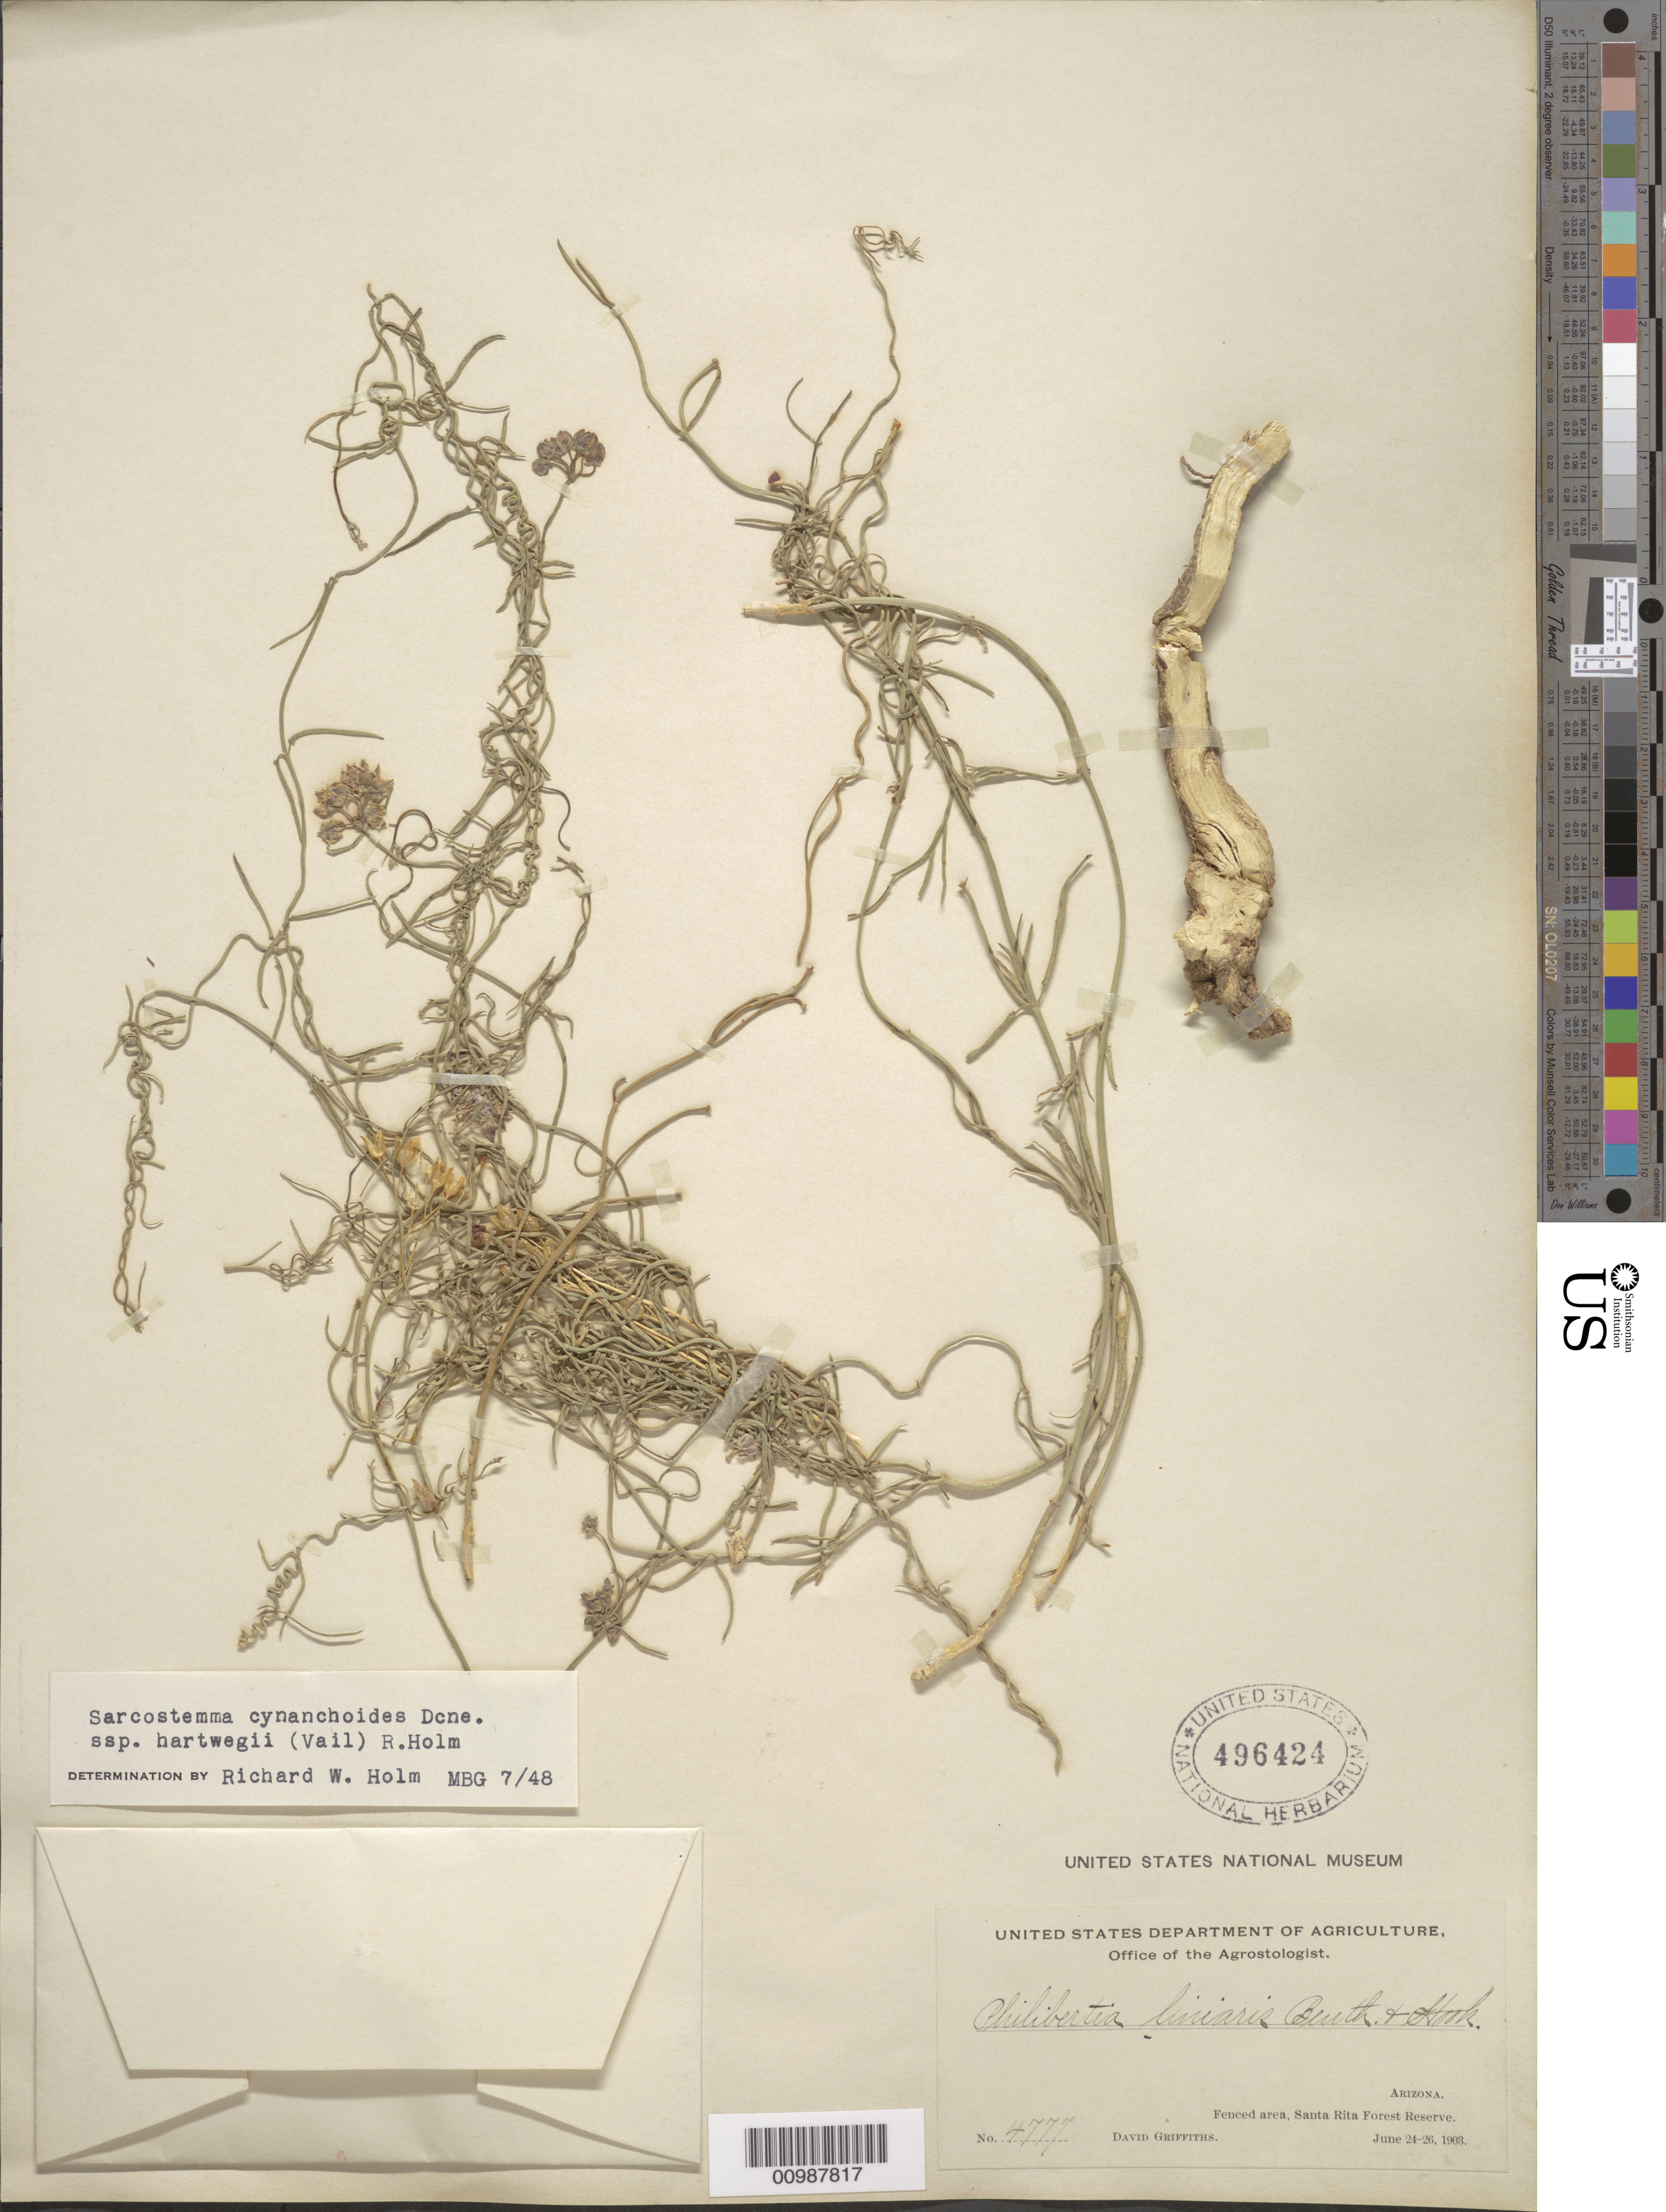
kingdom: Plantae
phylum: Tracheophyta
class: Magnoliopsida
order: Gentianales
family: Apocynaceae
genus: Sarcostemma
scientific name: Sarcostemma cynanchoides subsp. hartwegii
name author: (Vail) R.W. Holm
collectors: D. Griffiths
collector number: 4777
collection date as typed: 24 Jun 1903 to 26 Jun 1903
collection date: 1903-06-24/1903-06-26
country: United States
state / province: Arizona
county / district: Santa Cruz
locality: Fenced area, Santa Rita Forest Reserve.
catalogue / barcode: US 496424